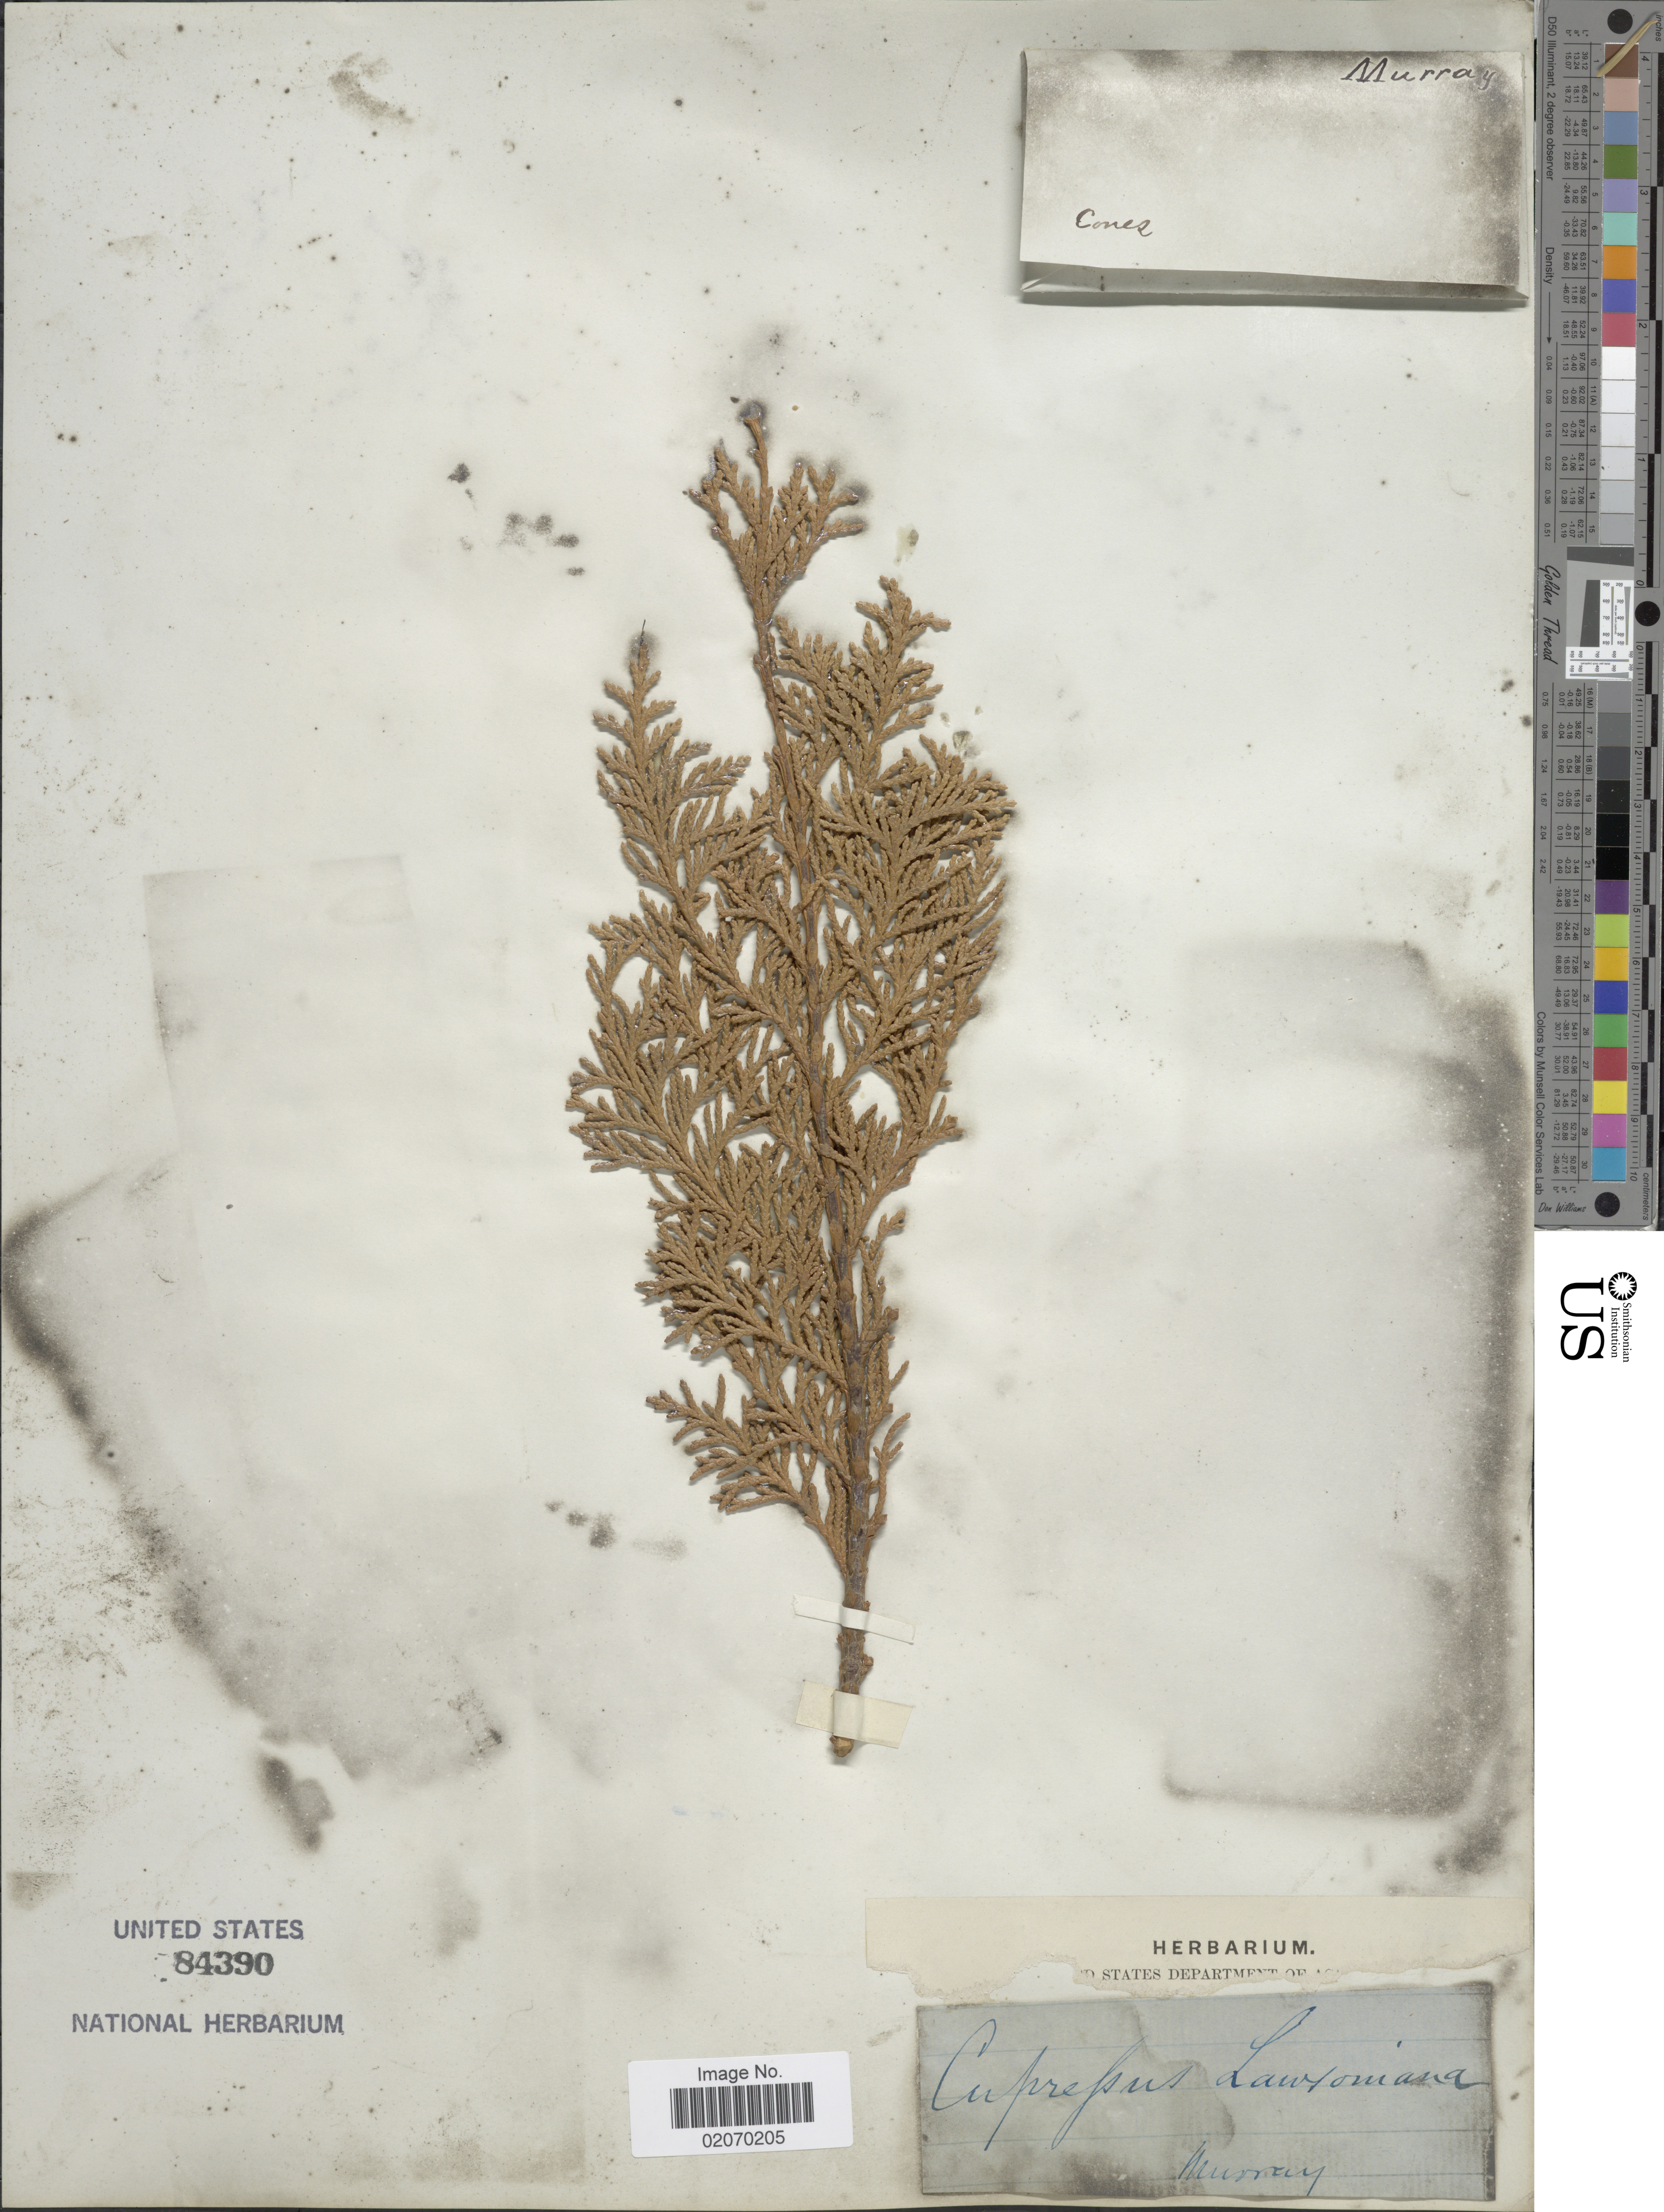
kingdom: Plantae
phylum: Tracheophyta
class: Pinopsida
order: Pinales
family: Cupressaceae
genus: Chamaecyparis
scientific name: Chamaecyparis lawsoniana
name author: (A. Murray bis) Parl.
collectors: Murray, --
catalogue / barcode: US 84390